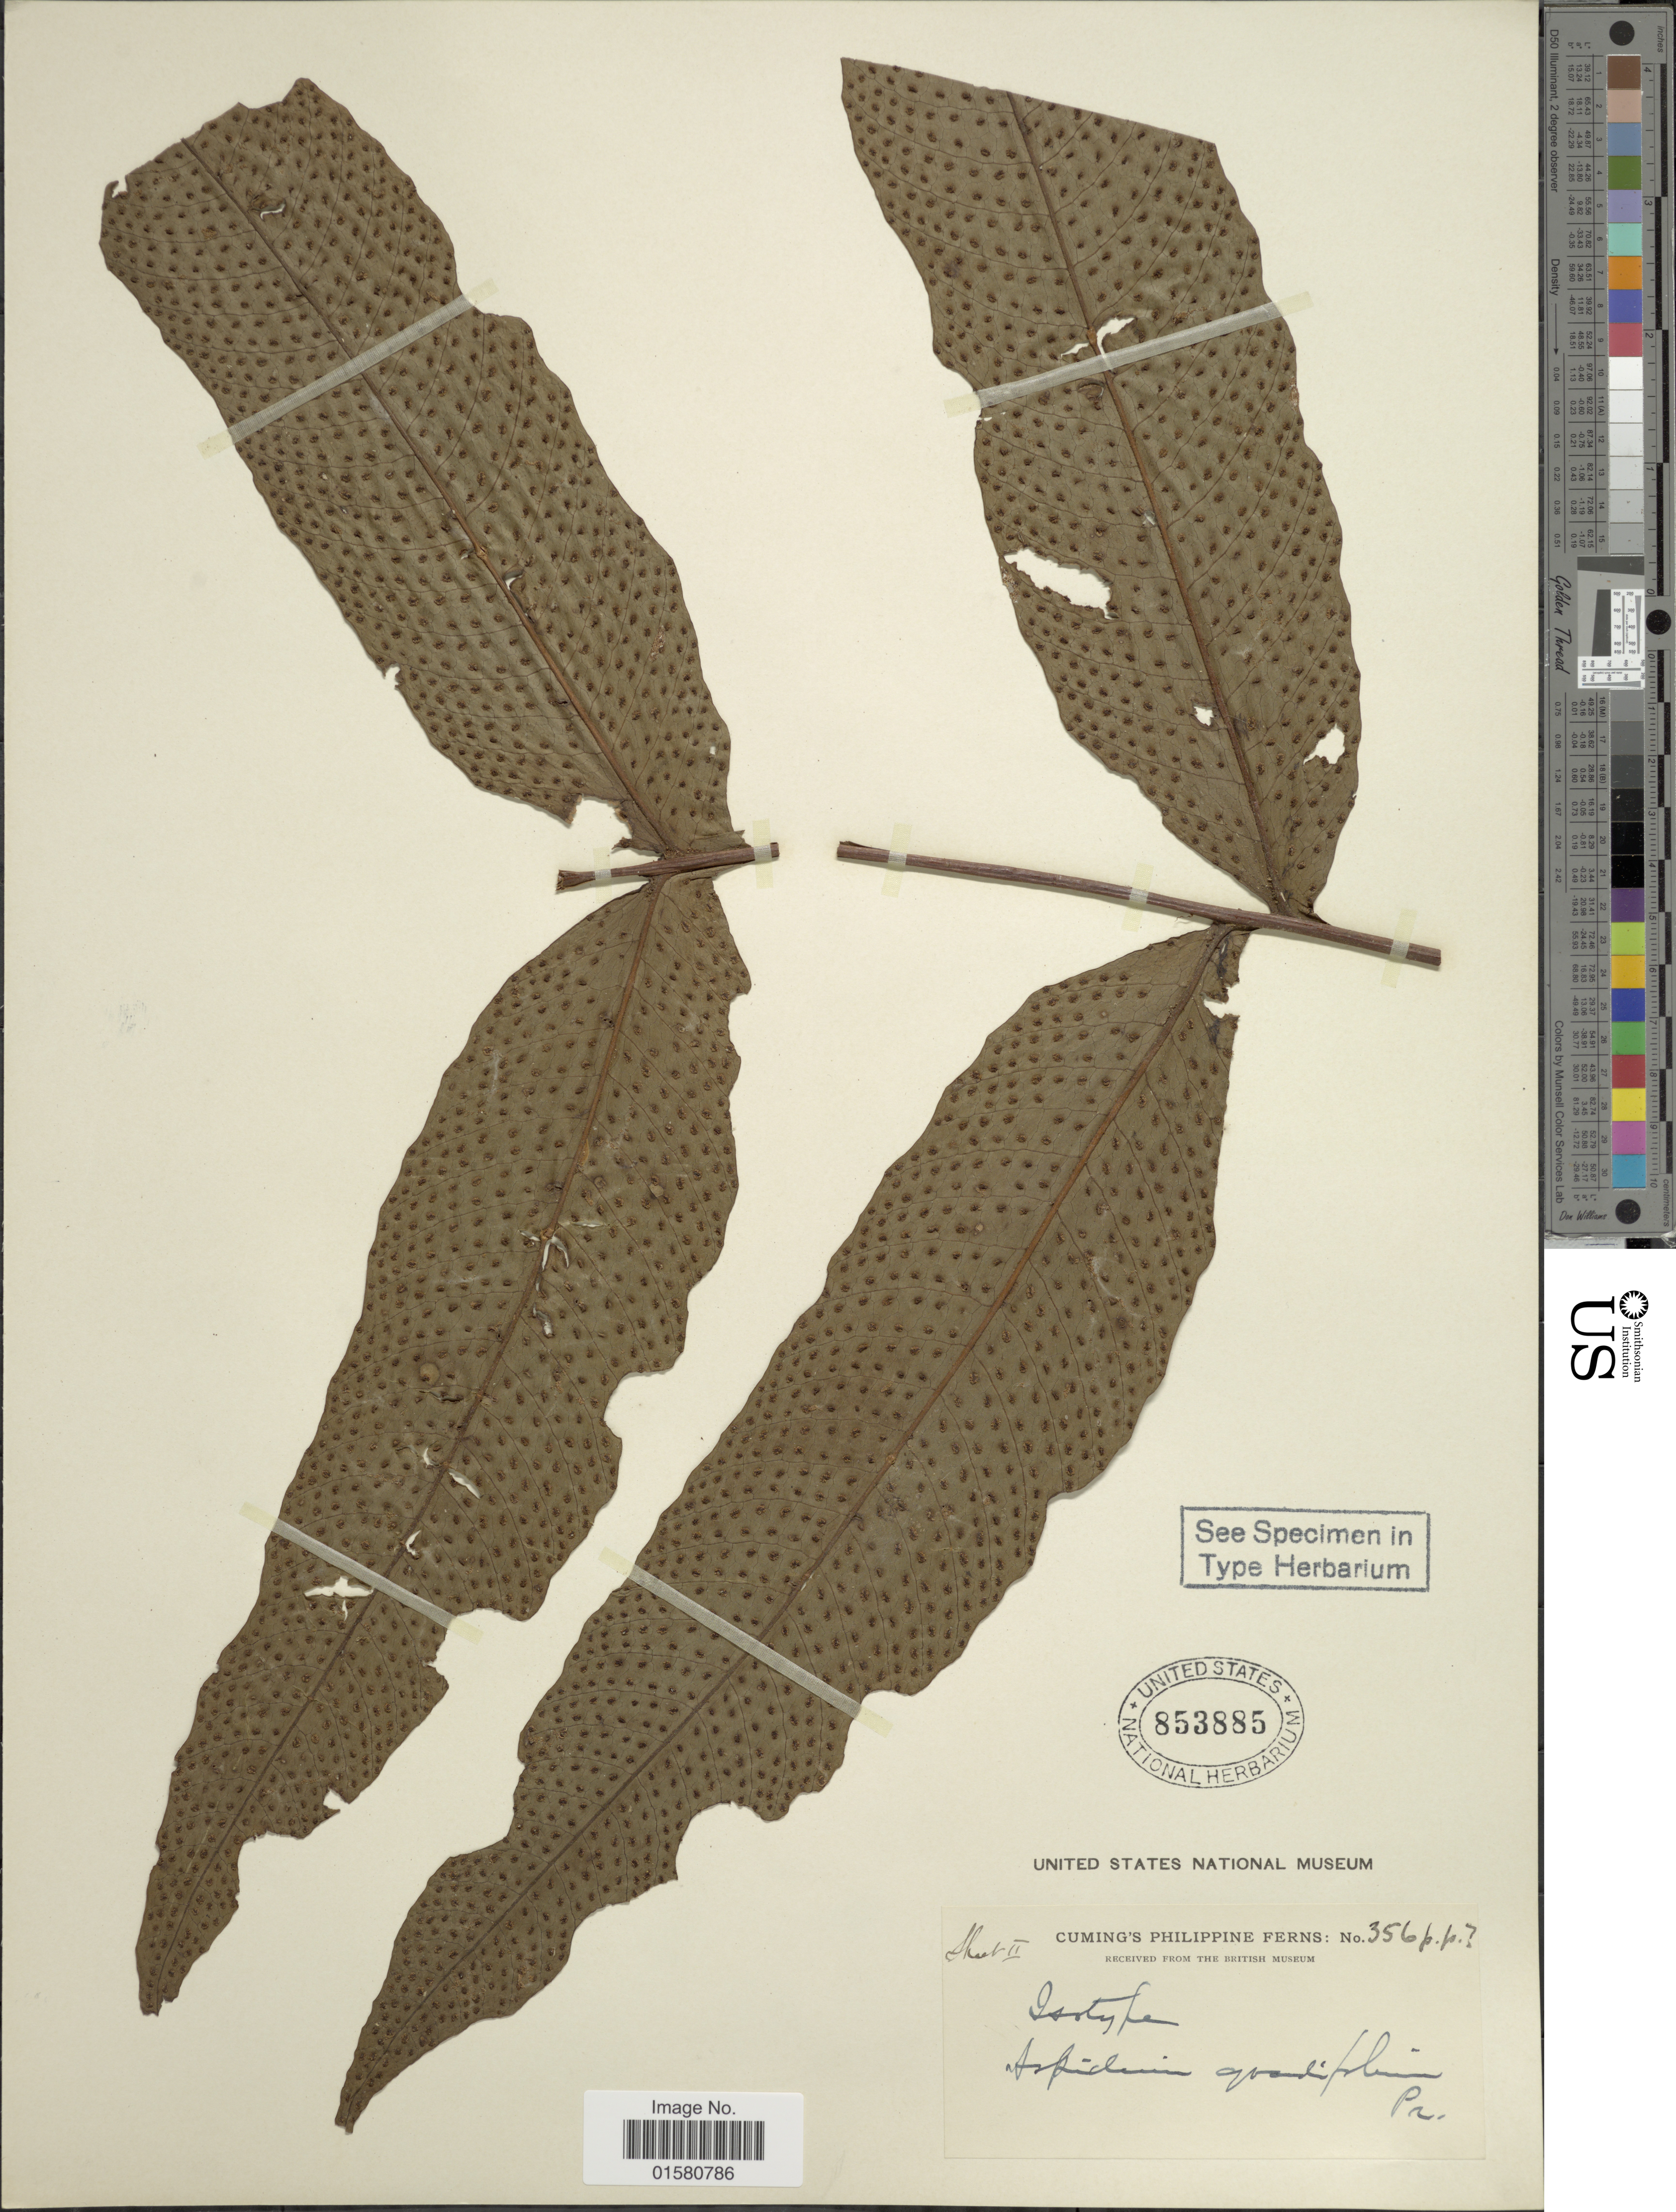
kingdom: Plantae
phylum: Tracheophyta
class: Polypodiopsida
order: Polypodiales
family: Tectariaceae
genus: Tectaria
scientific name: Tectaria crenata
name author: Cav.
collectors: -. Cuming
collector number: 356pp?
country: Philippines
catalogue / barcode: US 853885